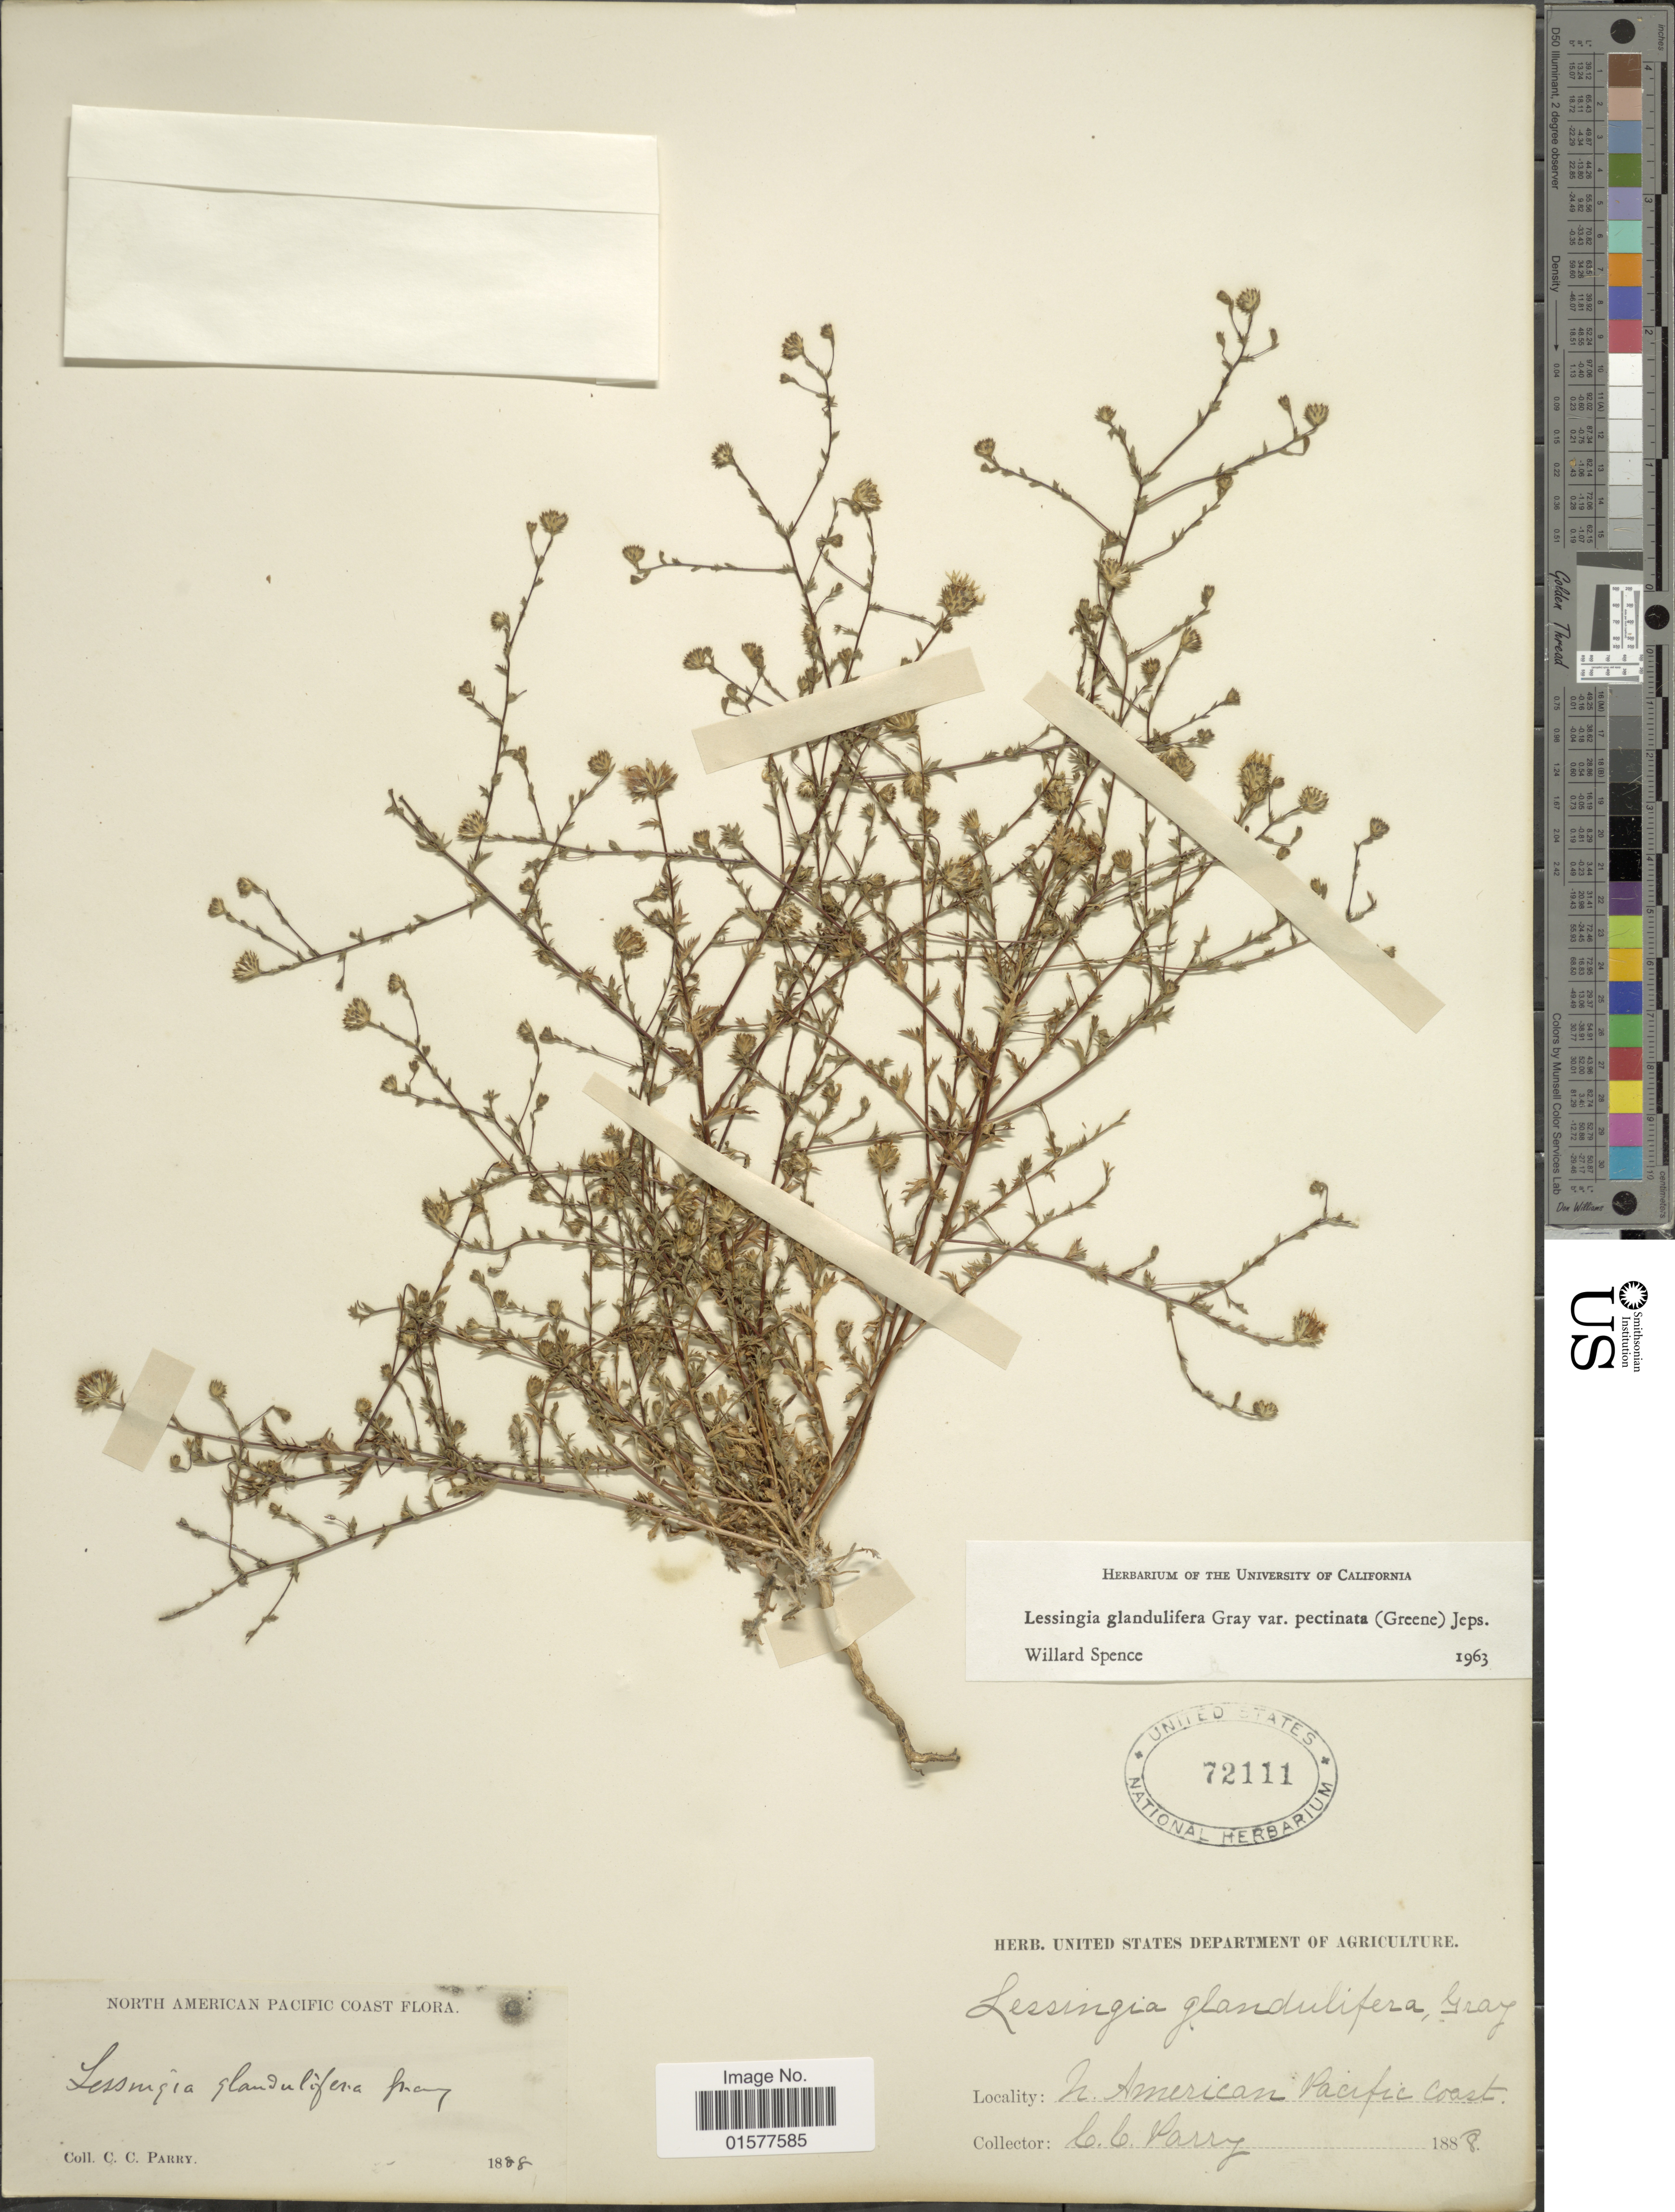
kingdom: Plantae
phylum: Tracheophyta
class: Magnoliopsida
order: Asterales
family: Asteraceae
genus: Lessingia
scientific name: Lessingia glandulifera var. pectinata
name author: A. Gray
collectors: C. C. Parry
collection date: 1888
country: United States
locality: N. American Pacific Coast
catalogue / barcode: US 72111